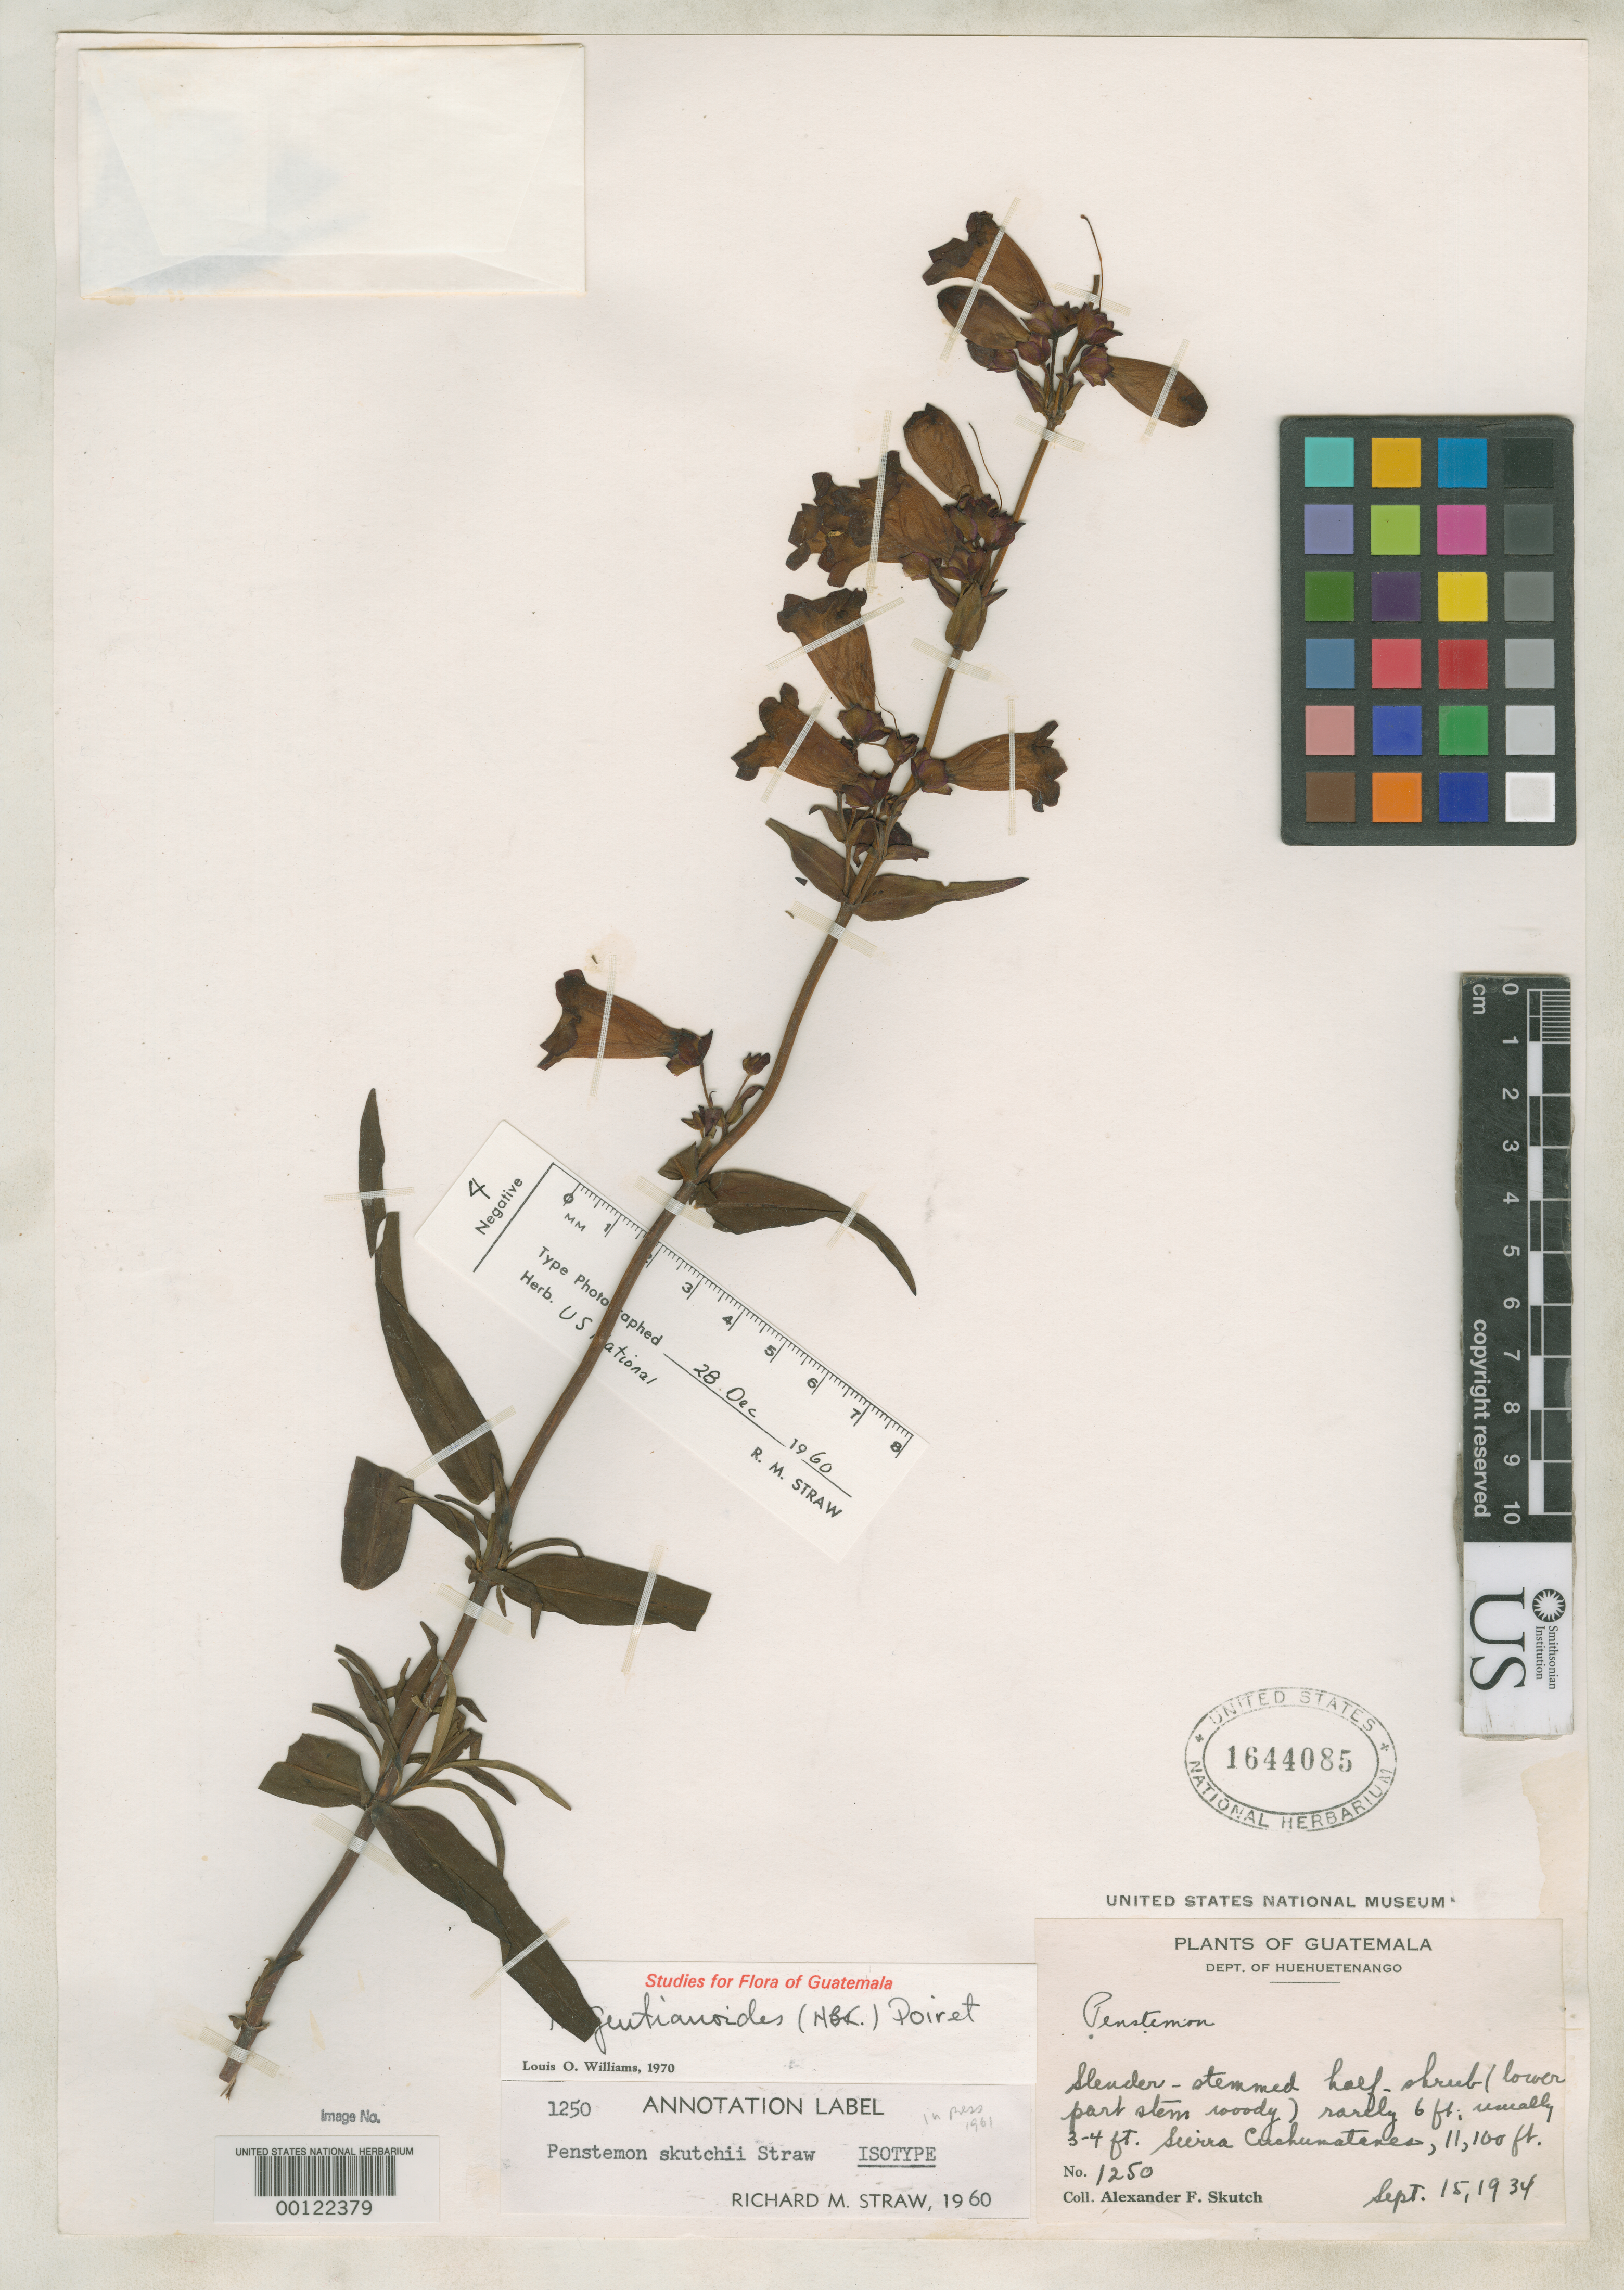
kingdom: Plantae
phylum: Tracheophyta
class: Magnoliopsida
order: Lamiales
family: Plantaginaceae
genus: Penstemon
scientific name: Penstemon skutchii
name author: Straw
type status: Isotype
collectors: A. F. Skutch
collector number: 1250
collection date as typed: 15 Sep 1934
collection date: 1934-09-15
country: Guatemala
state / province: Huehuetenango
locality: Sierra Cuchumatanes.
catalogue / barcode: US 1644085